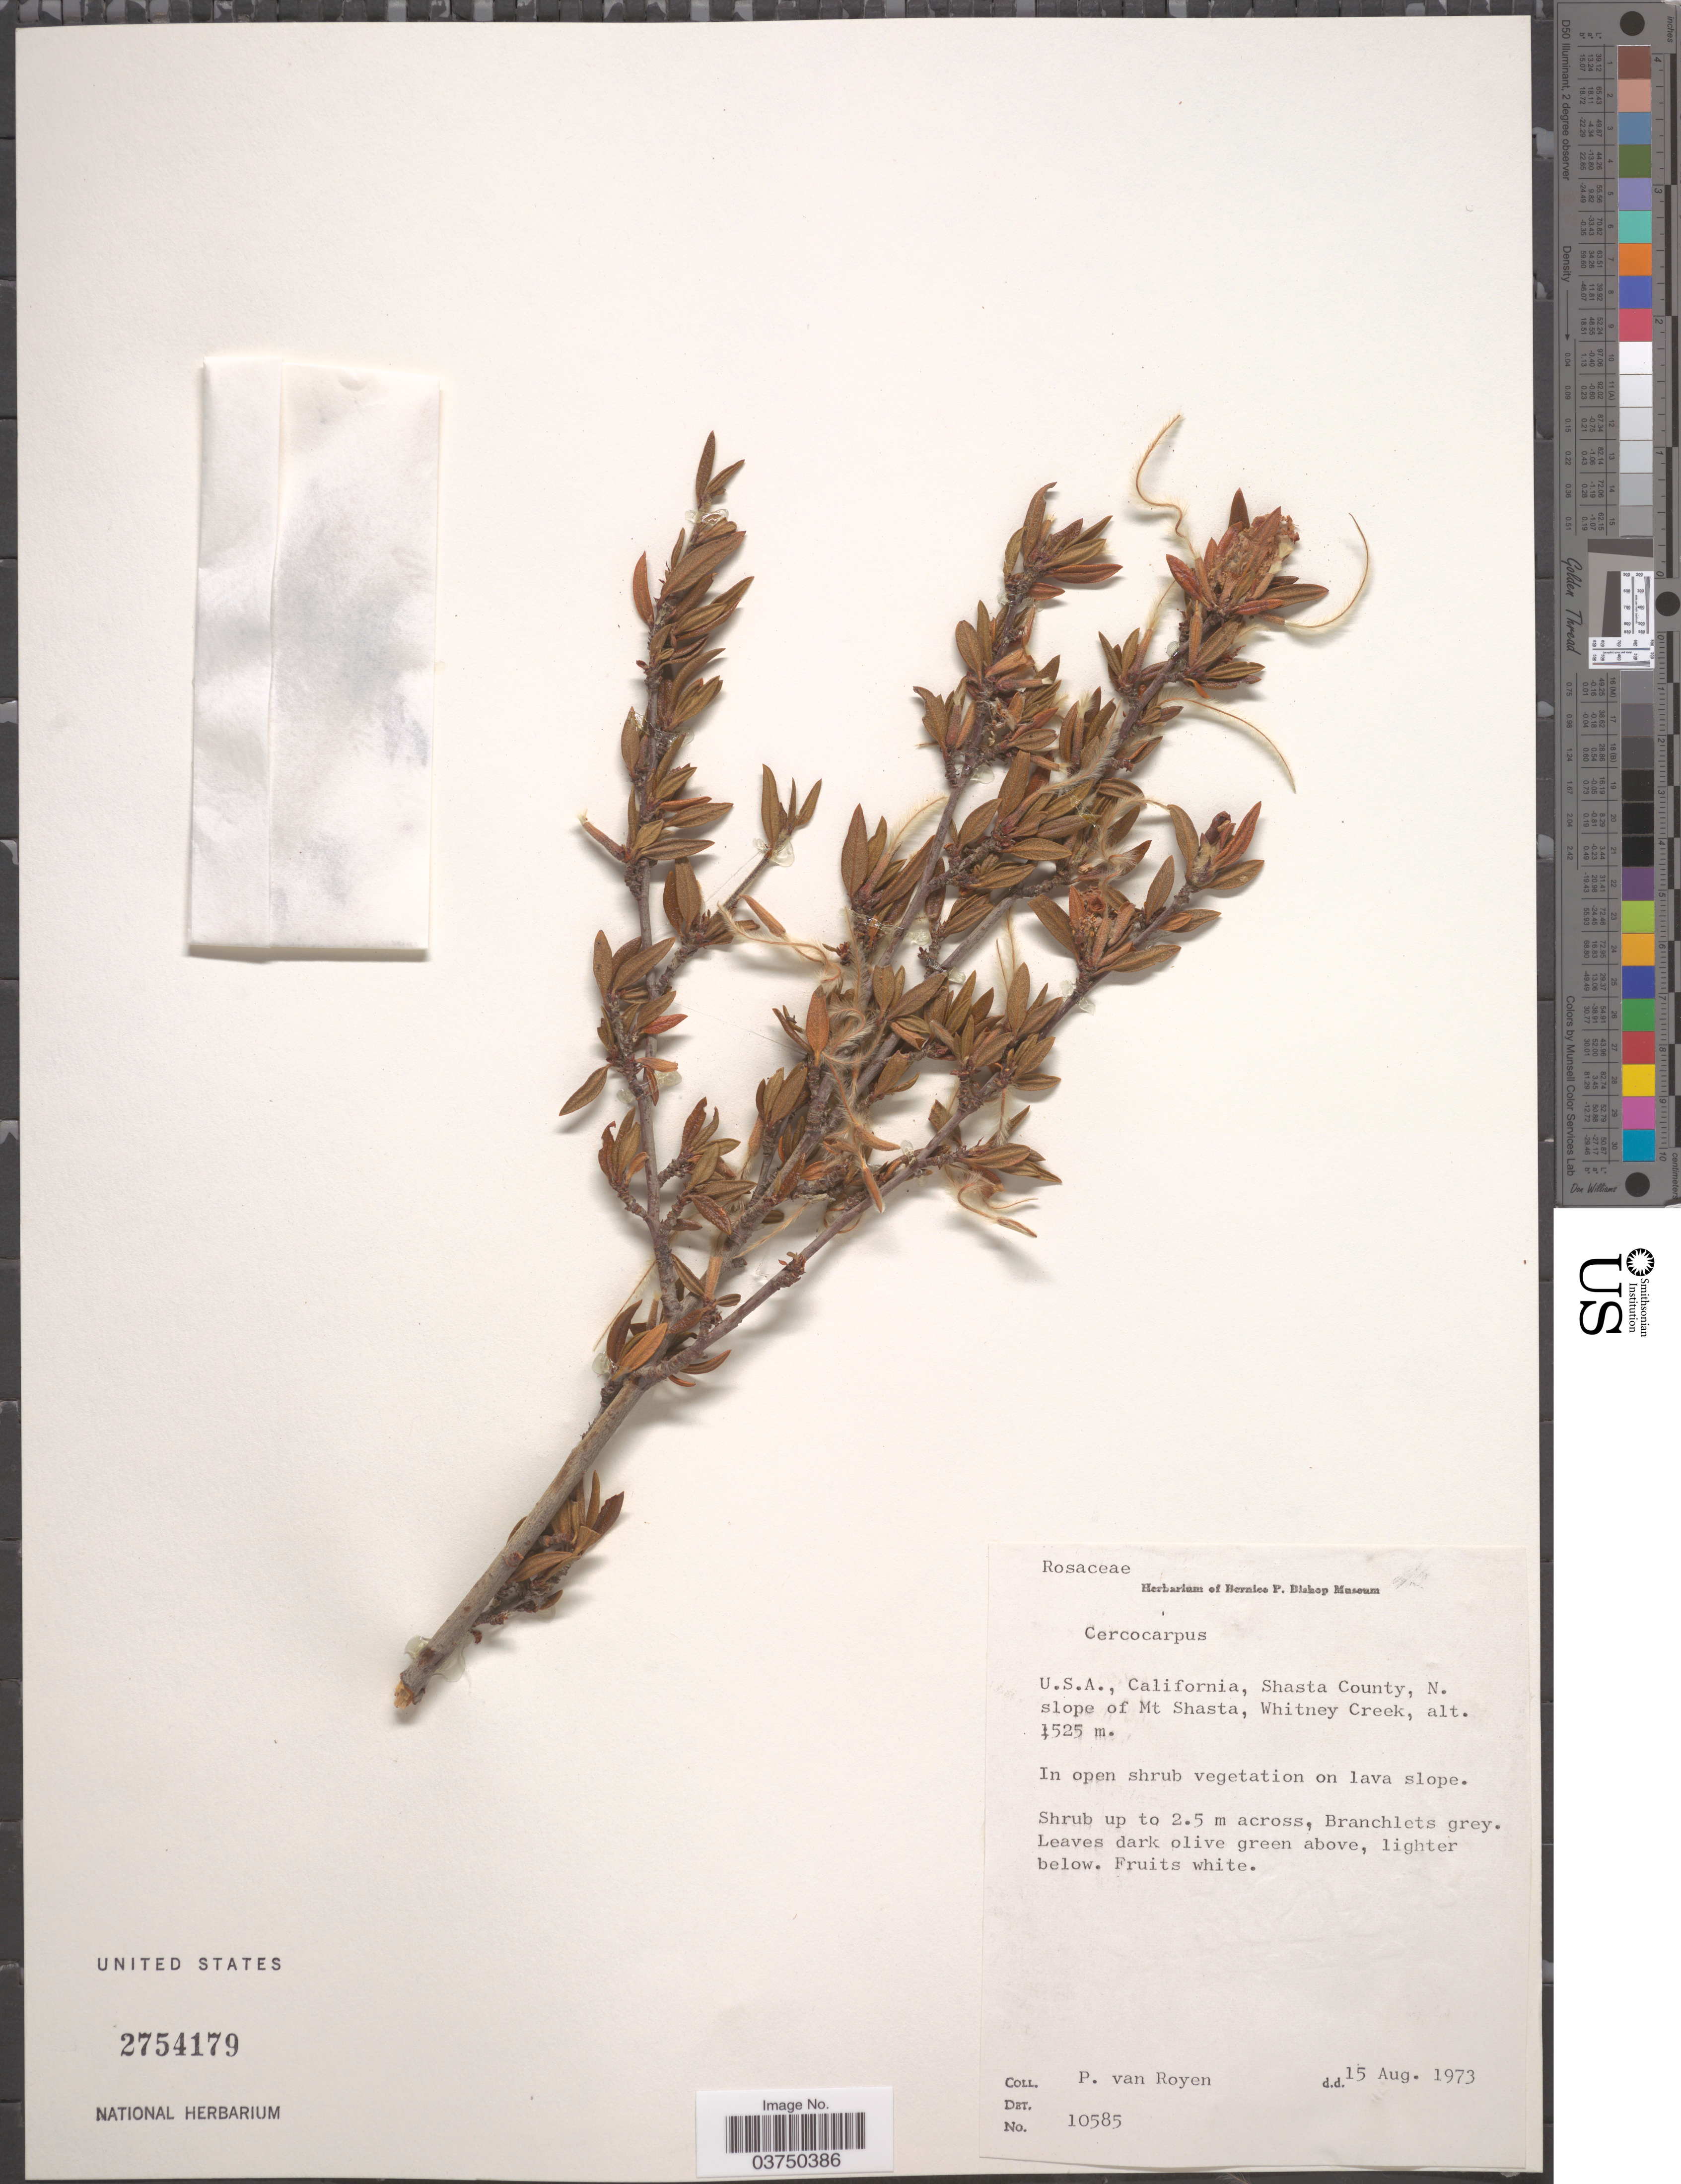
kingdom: Plantae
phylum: Tracheophyta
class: Magnoliopsida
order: Rosales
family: Rosaceae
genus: Cercocarpus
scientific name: Cercocarpus sp.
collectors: P. van Royen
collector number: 10585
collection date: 1973-08-15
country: United States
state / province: California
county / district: Shasta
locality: Shasta County, N. slope of Mt. Shasta, Whitney Creek.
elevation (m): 1525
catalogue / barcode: US 2754179